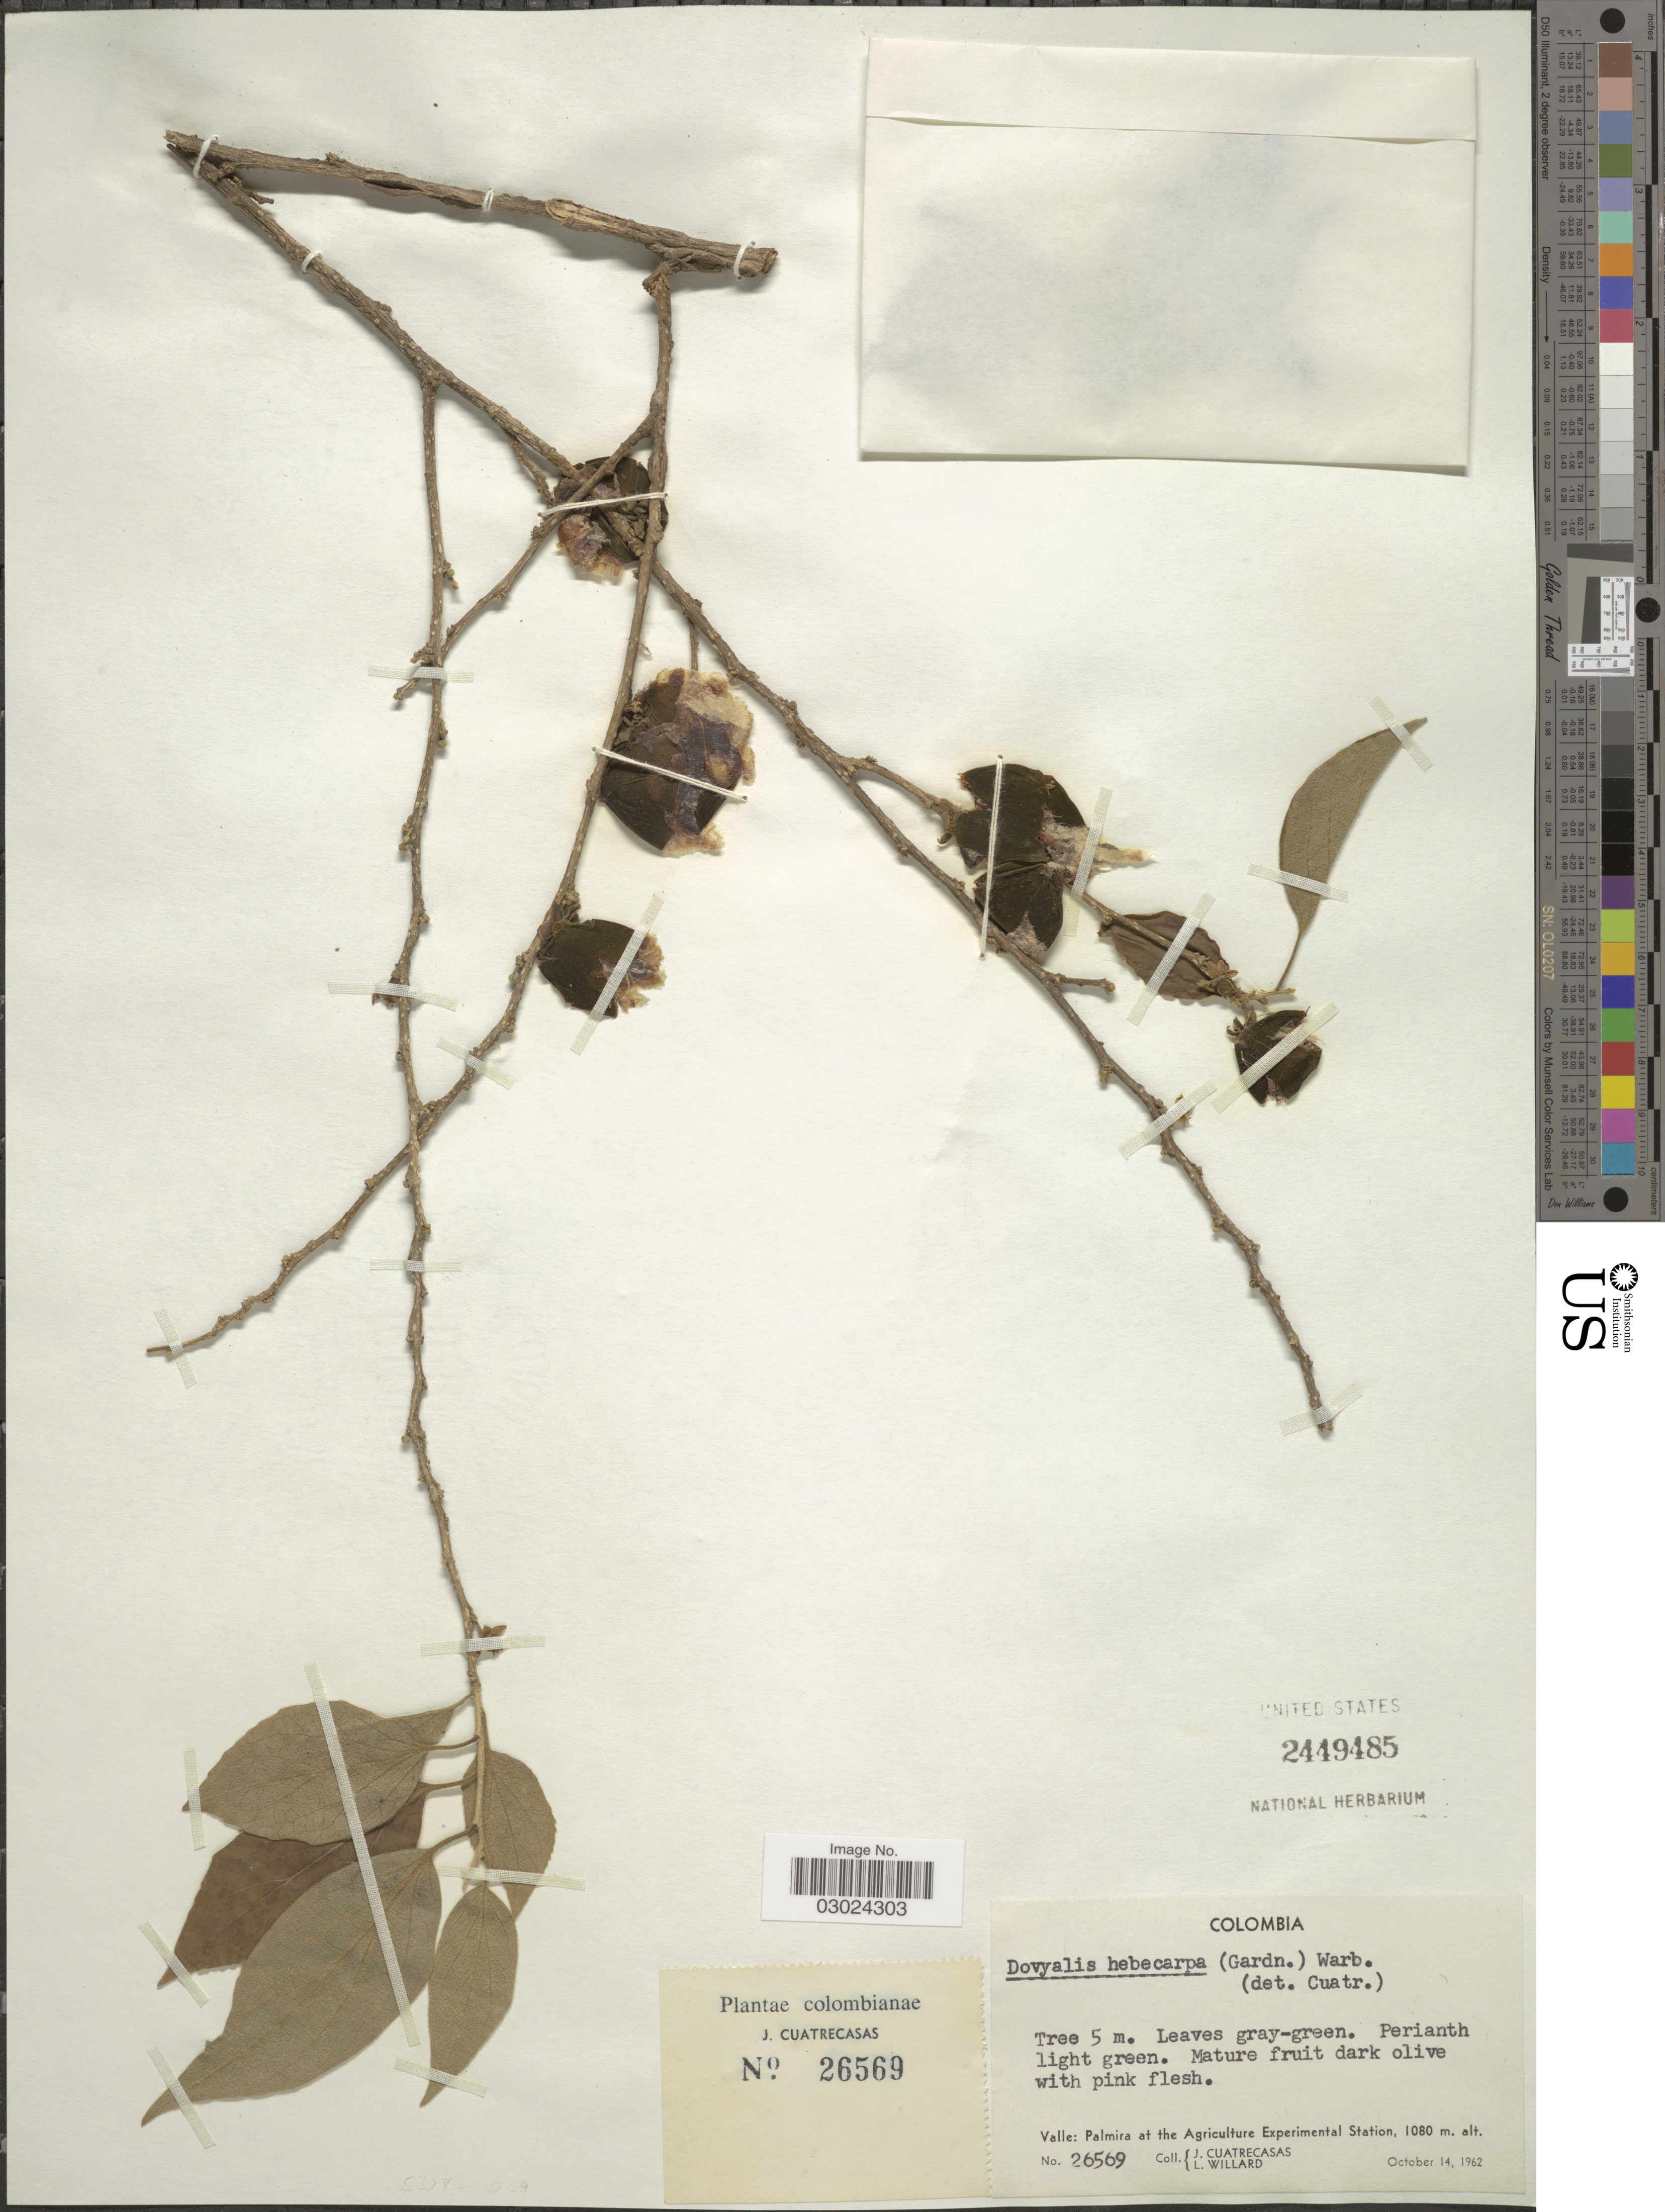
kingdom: Plantae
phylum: Tracheophyta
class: Magnoliopsida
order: Malpighiales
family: Salicaceae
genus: Dovyalis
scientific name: Dovyalis hebecarpa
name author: (Gardner) Warb.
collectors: J. Cuatrecasas & L. Willard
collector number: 26569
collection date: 1962-10-14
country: Colombia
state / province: Valle del Cauca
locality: Valle: Palmira at the Agriculture Experimental Station.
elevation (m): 1080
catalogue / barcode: US 2449485